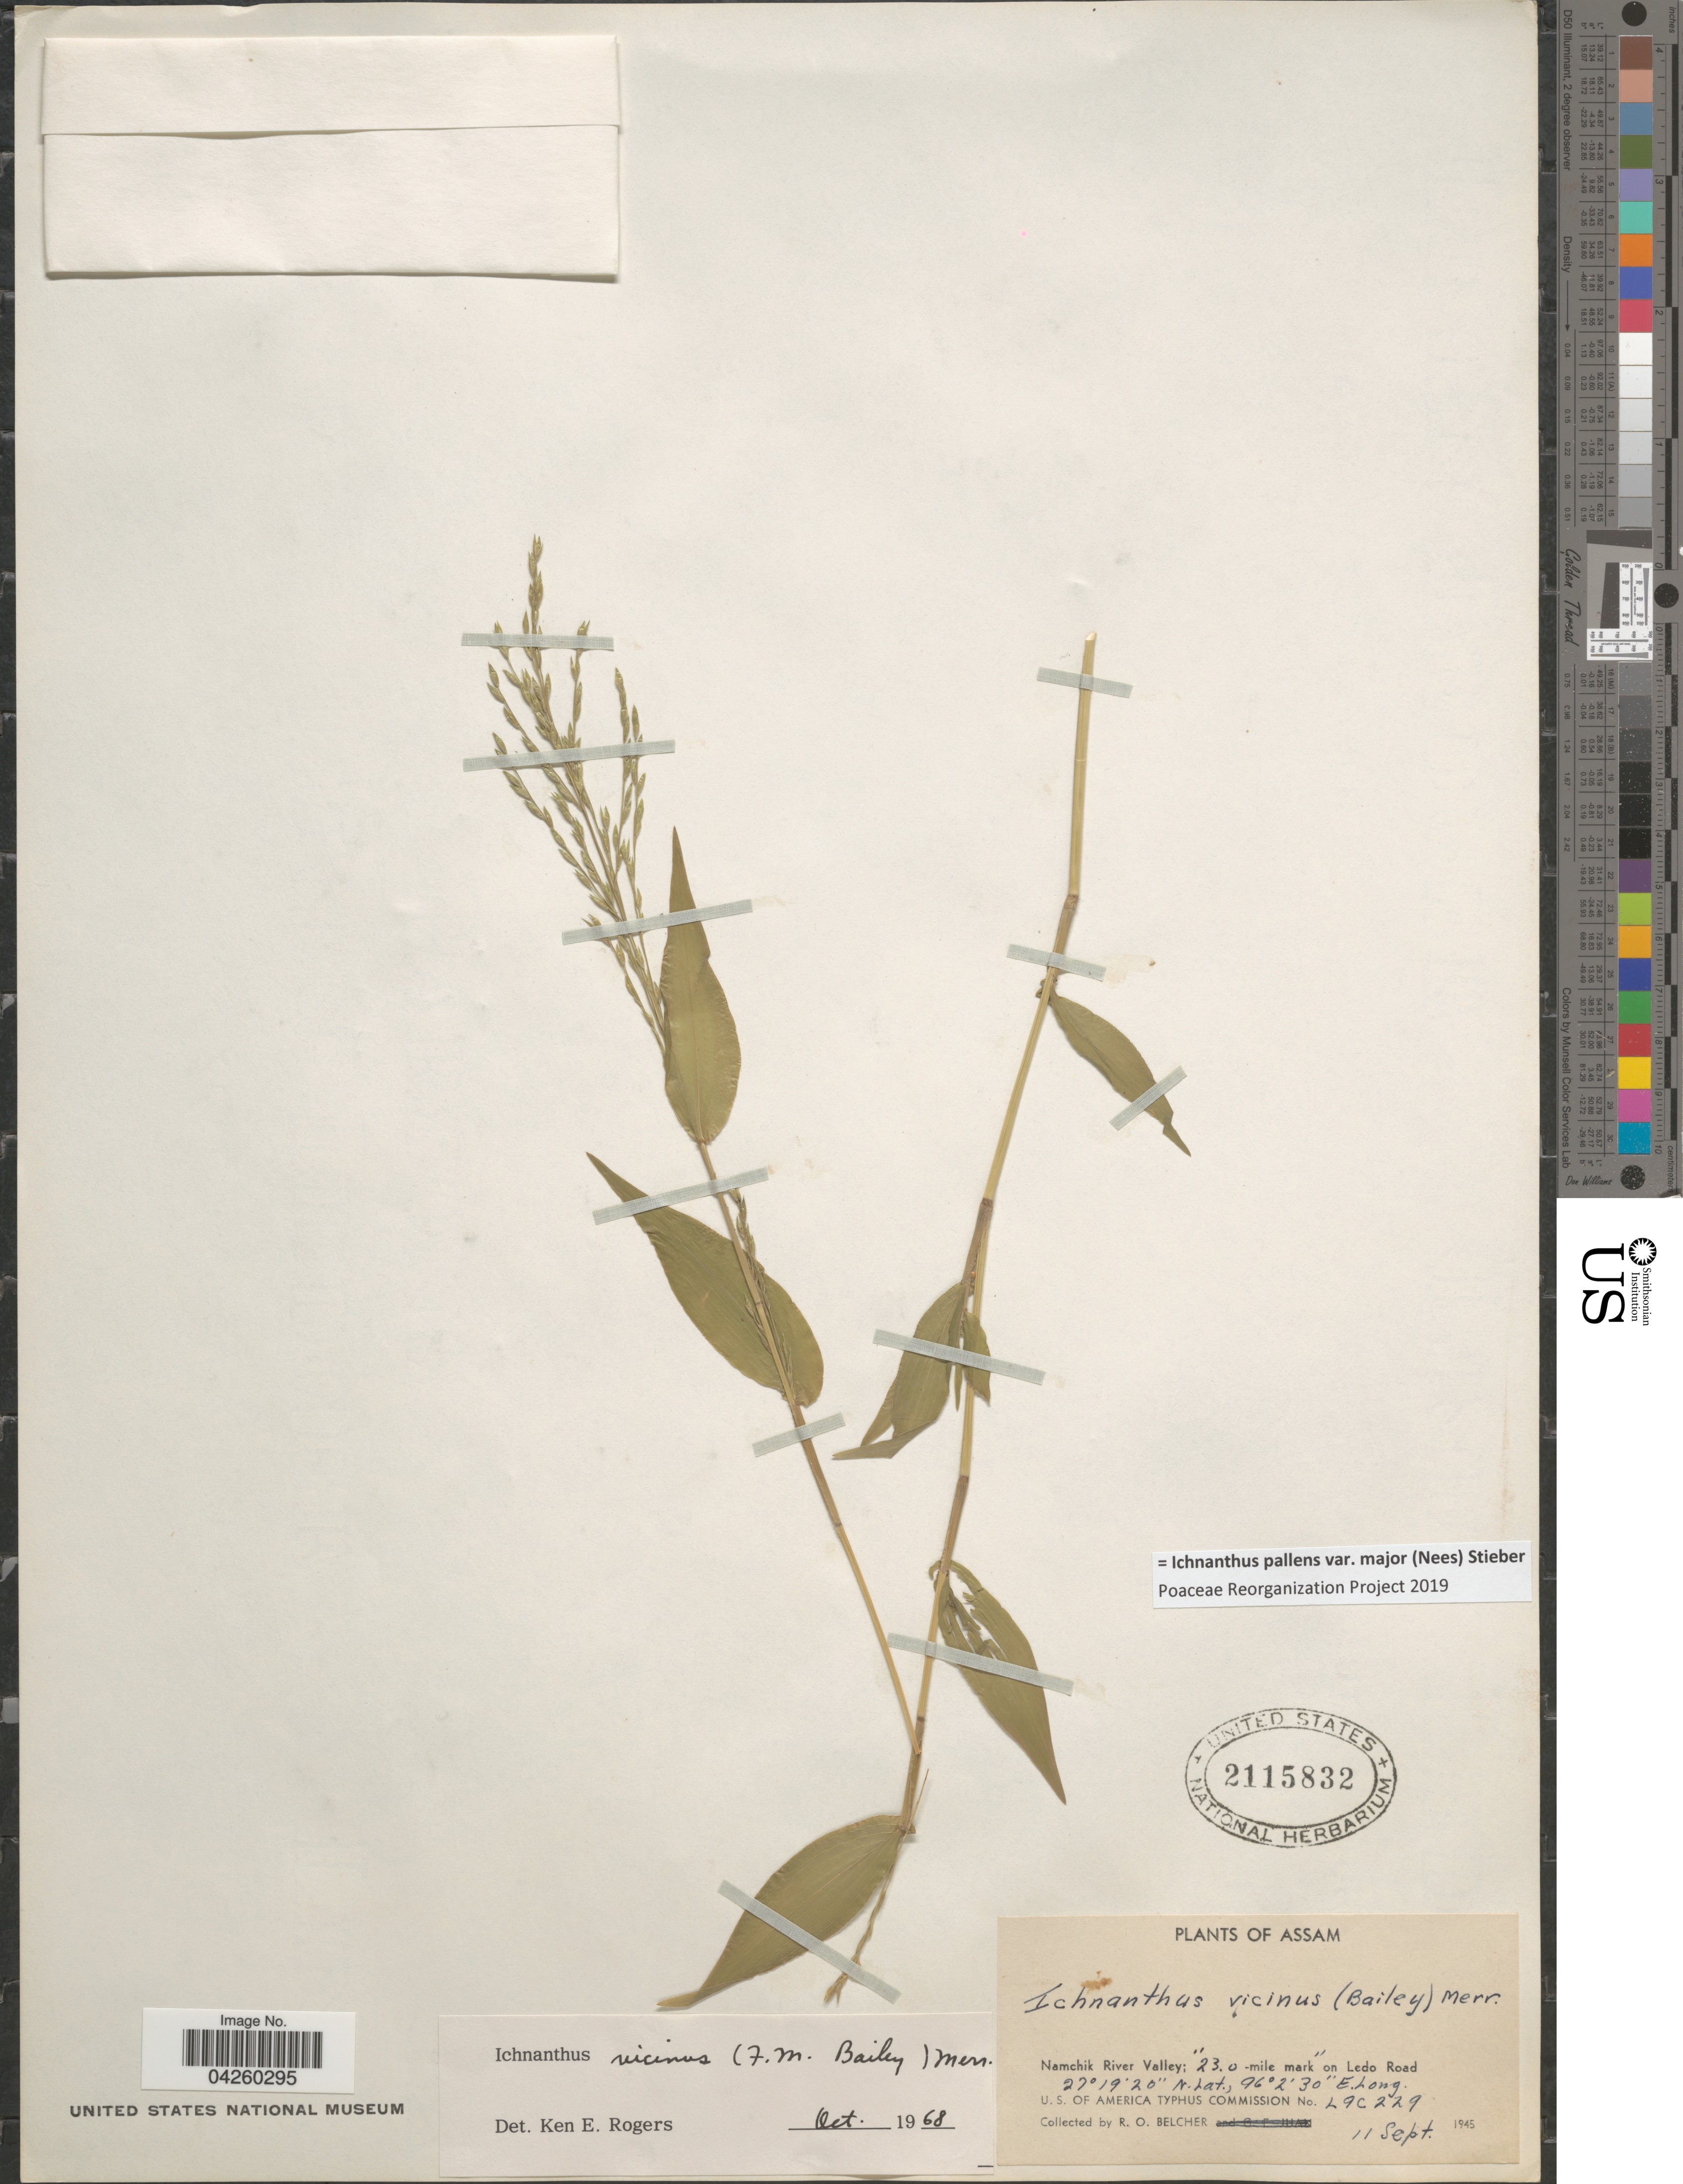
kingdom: Plantae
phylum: Tracheophyta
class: Liliopsida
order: Poales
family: Poaceae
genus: Ichnanthus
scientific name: Ichnanthus pallens var. major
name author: (Nees) Stieber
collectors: R. Belcher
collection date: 1945-09-11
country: India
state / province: Assam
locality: Namchik River Valley; "23.0- mile mark" on Ledo Road. L9C229.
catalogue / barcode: US 2115832